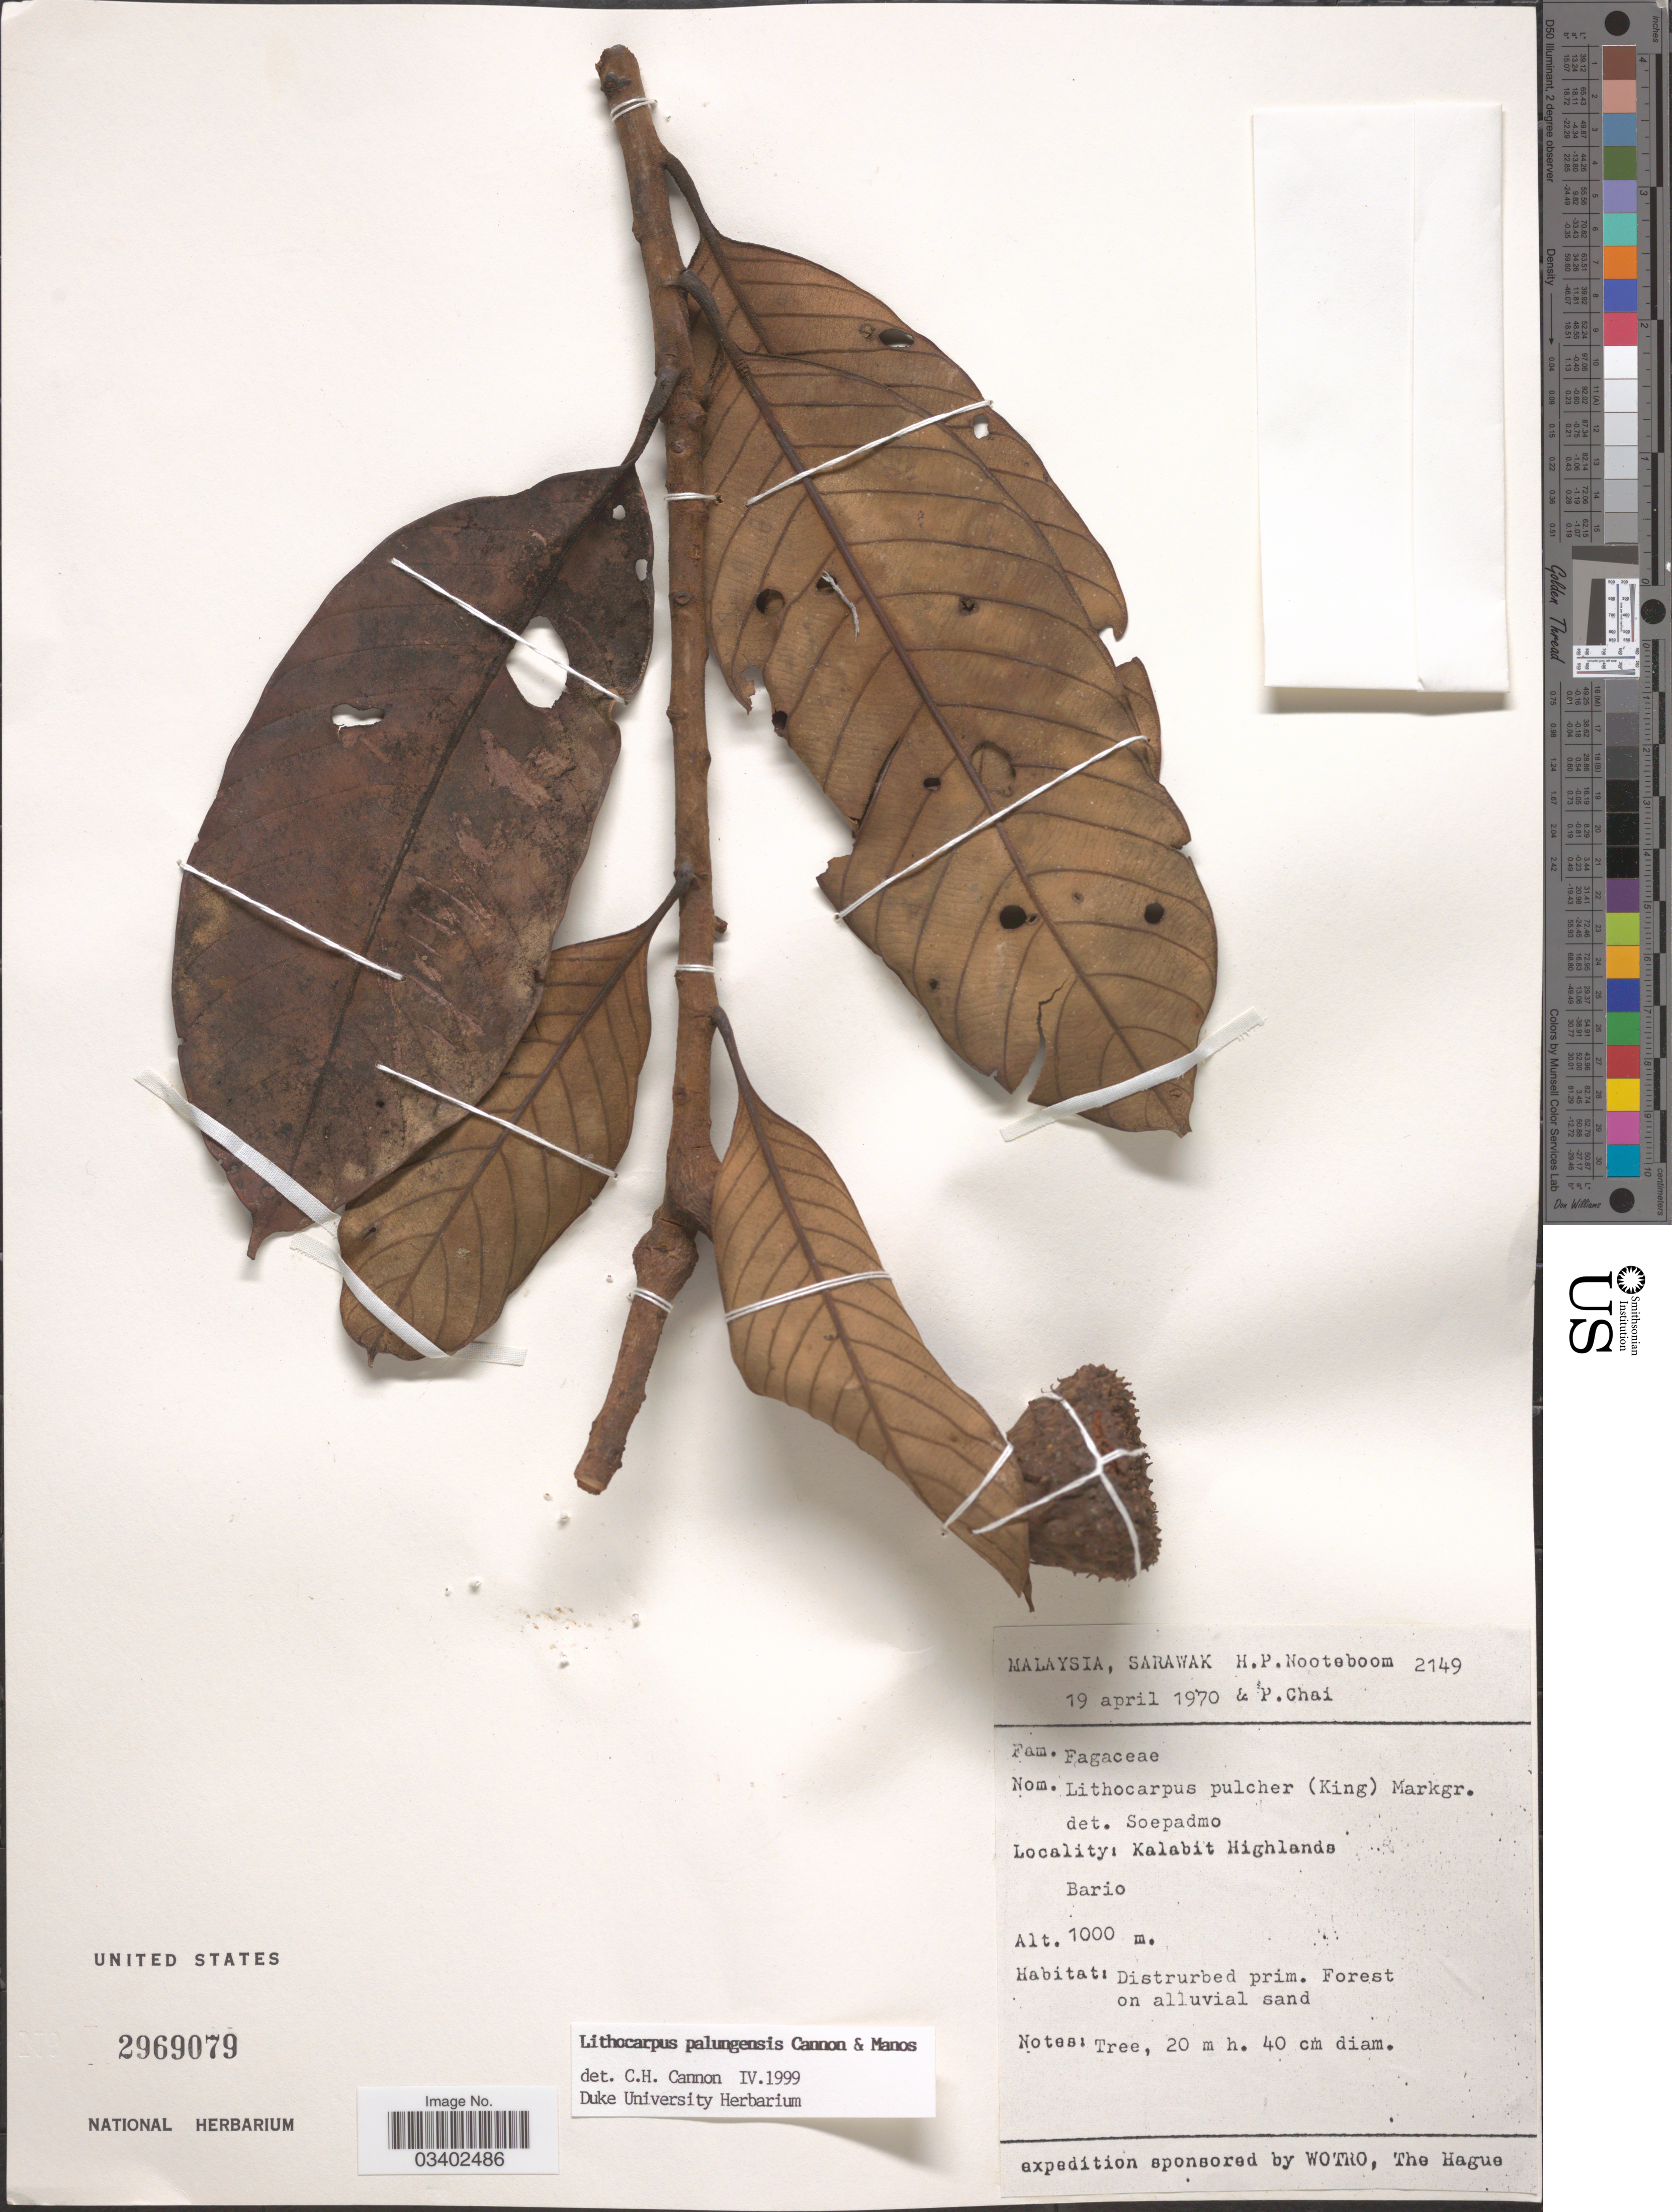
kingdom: Plantae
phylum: Tracheophyta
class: Magnoliopsida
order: Fagales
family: Fagaceae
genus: Lithocarpus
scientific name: Lithocarpus palungensis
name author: C.H. Cannon & Manos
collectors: H. P. Nooteboom & P. Chai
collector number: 2149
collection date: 1970-04-19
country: Malaysia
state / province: Sarawak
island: Borneo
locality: Kalabit Highlands. Bario.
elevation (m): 1000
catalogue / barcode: US 2969079